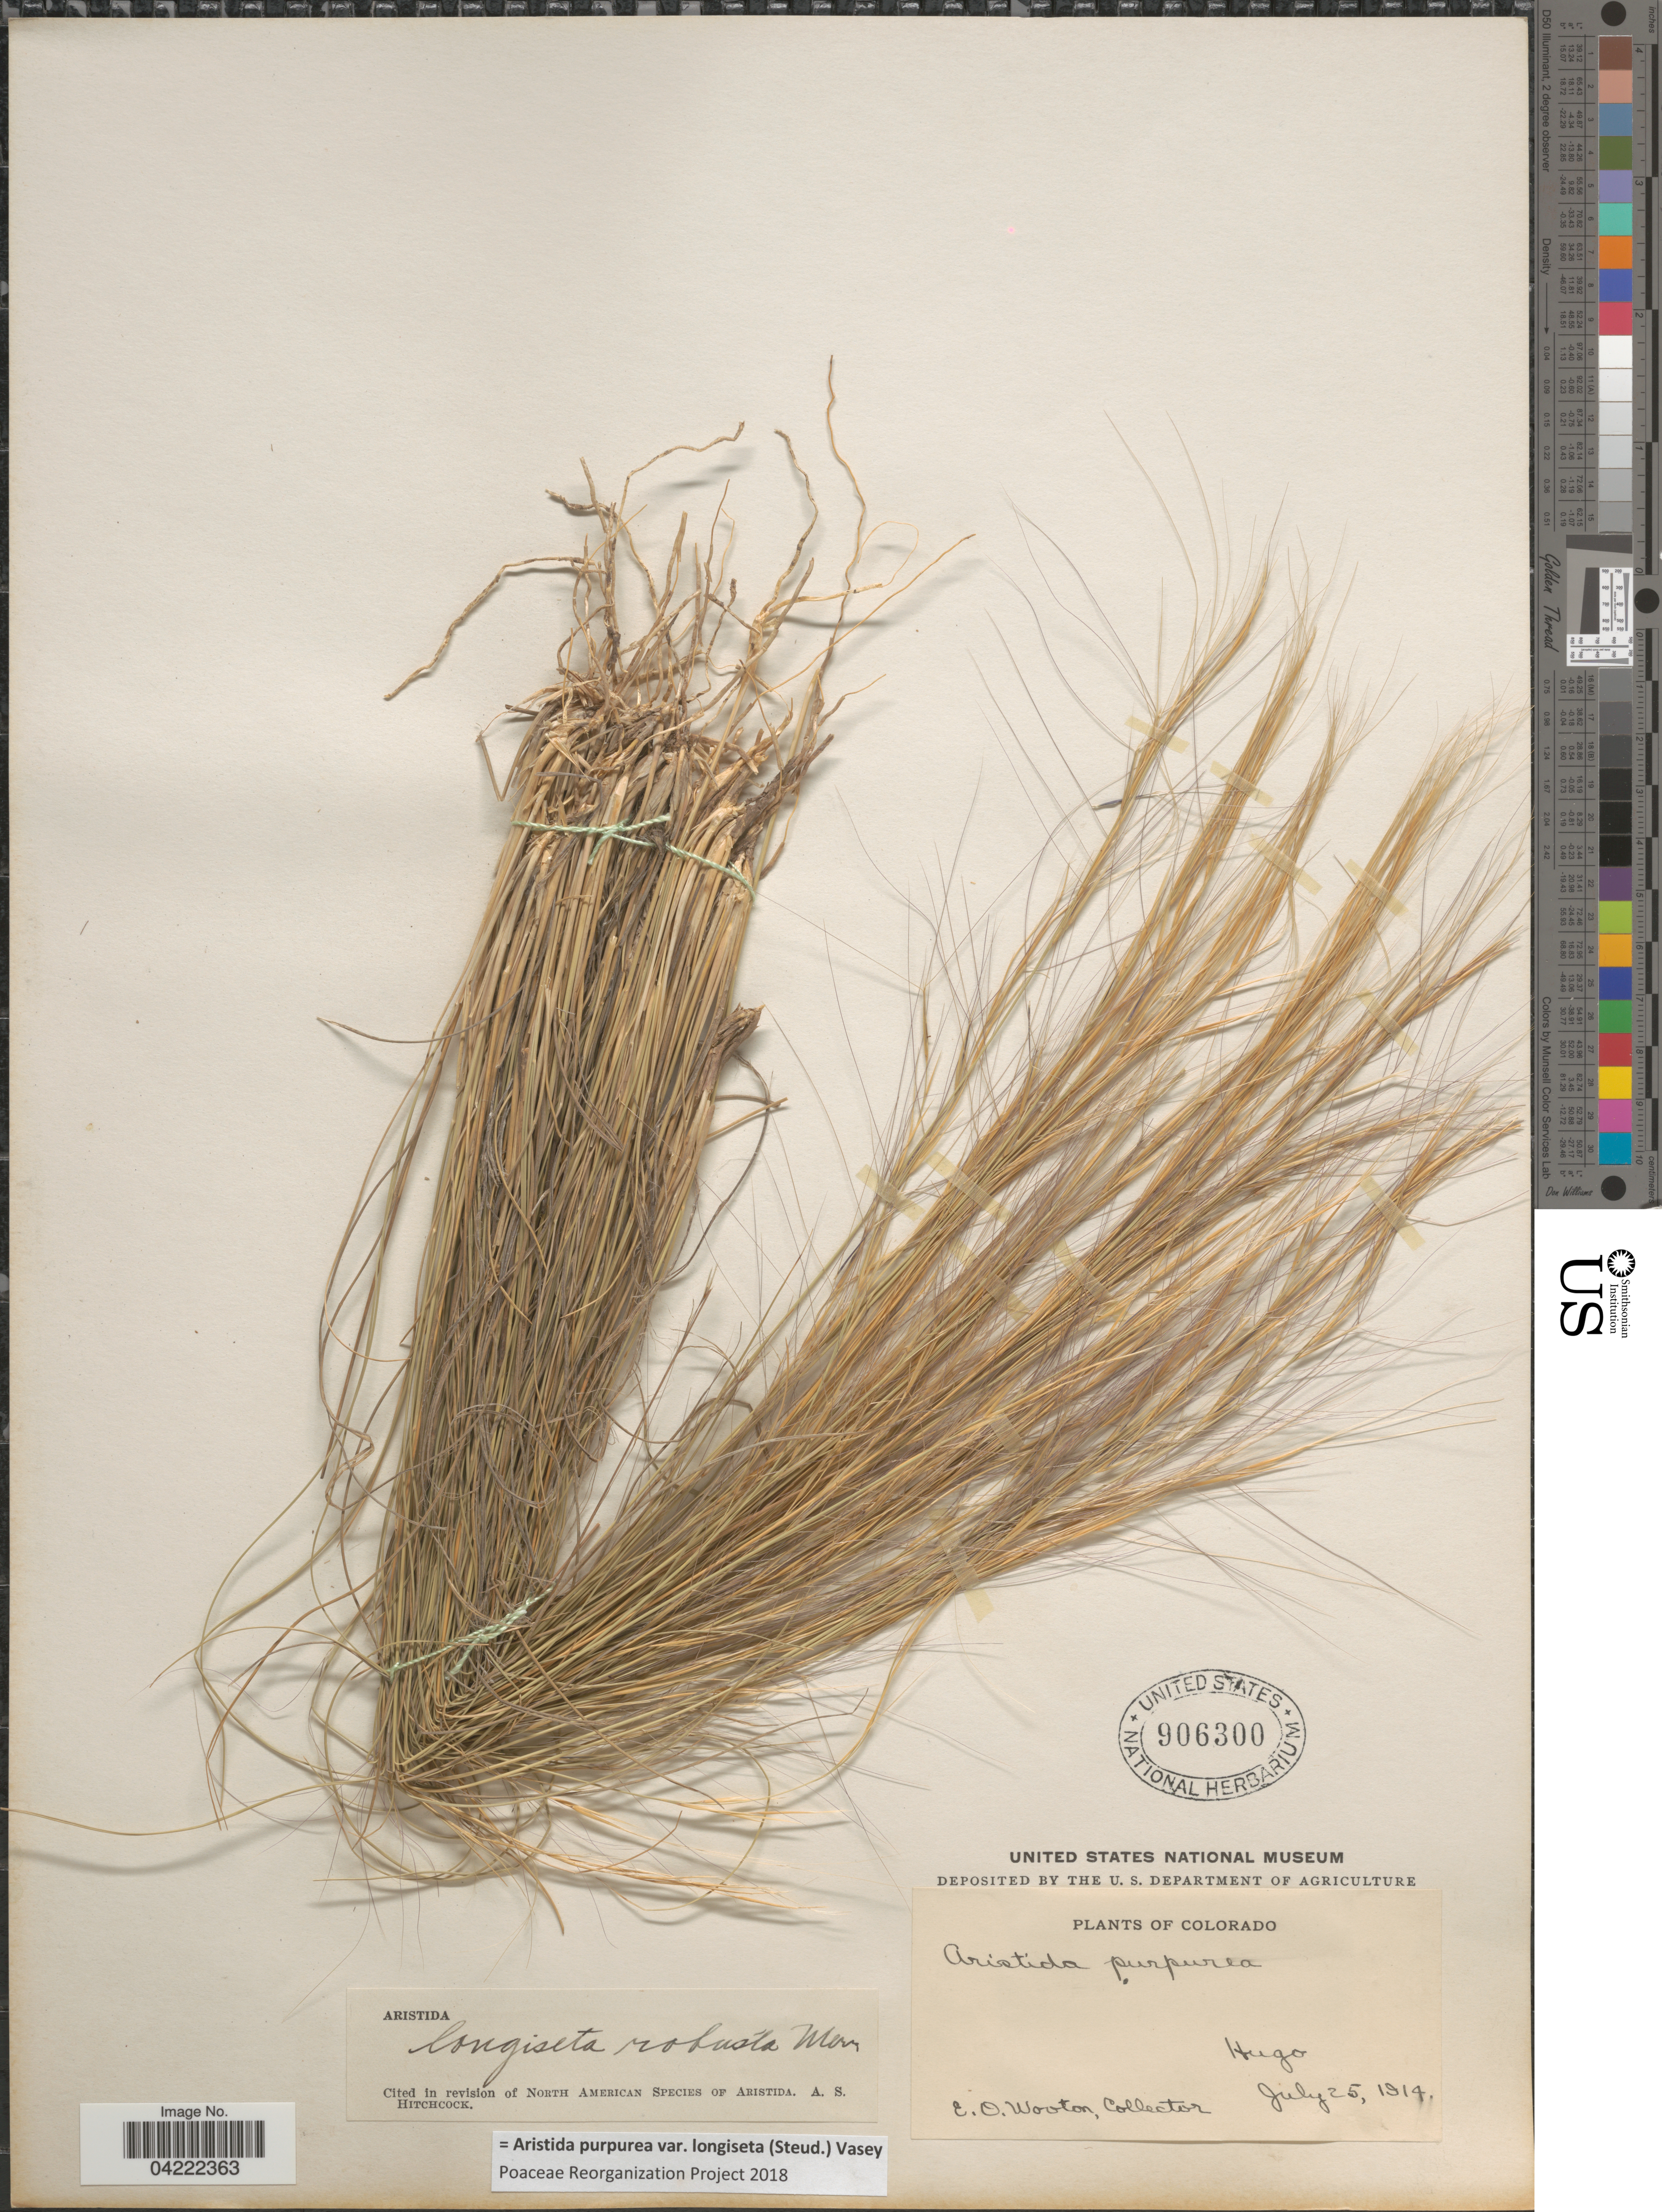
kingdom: Plantae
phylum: Tracheophyta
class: Liliopsida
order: Poales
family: Poaceae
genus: Aristida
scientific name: Aristida purpurea var. longiseta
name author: (Steud.) Vasey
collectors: E. O. Wooton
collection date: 1914-07-25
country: United States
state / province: Colorado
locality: Hugo.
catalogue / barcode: US 906300